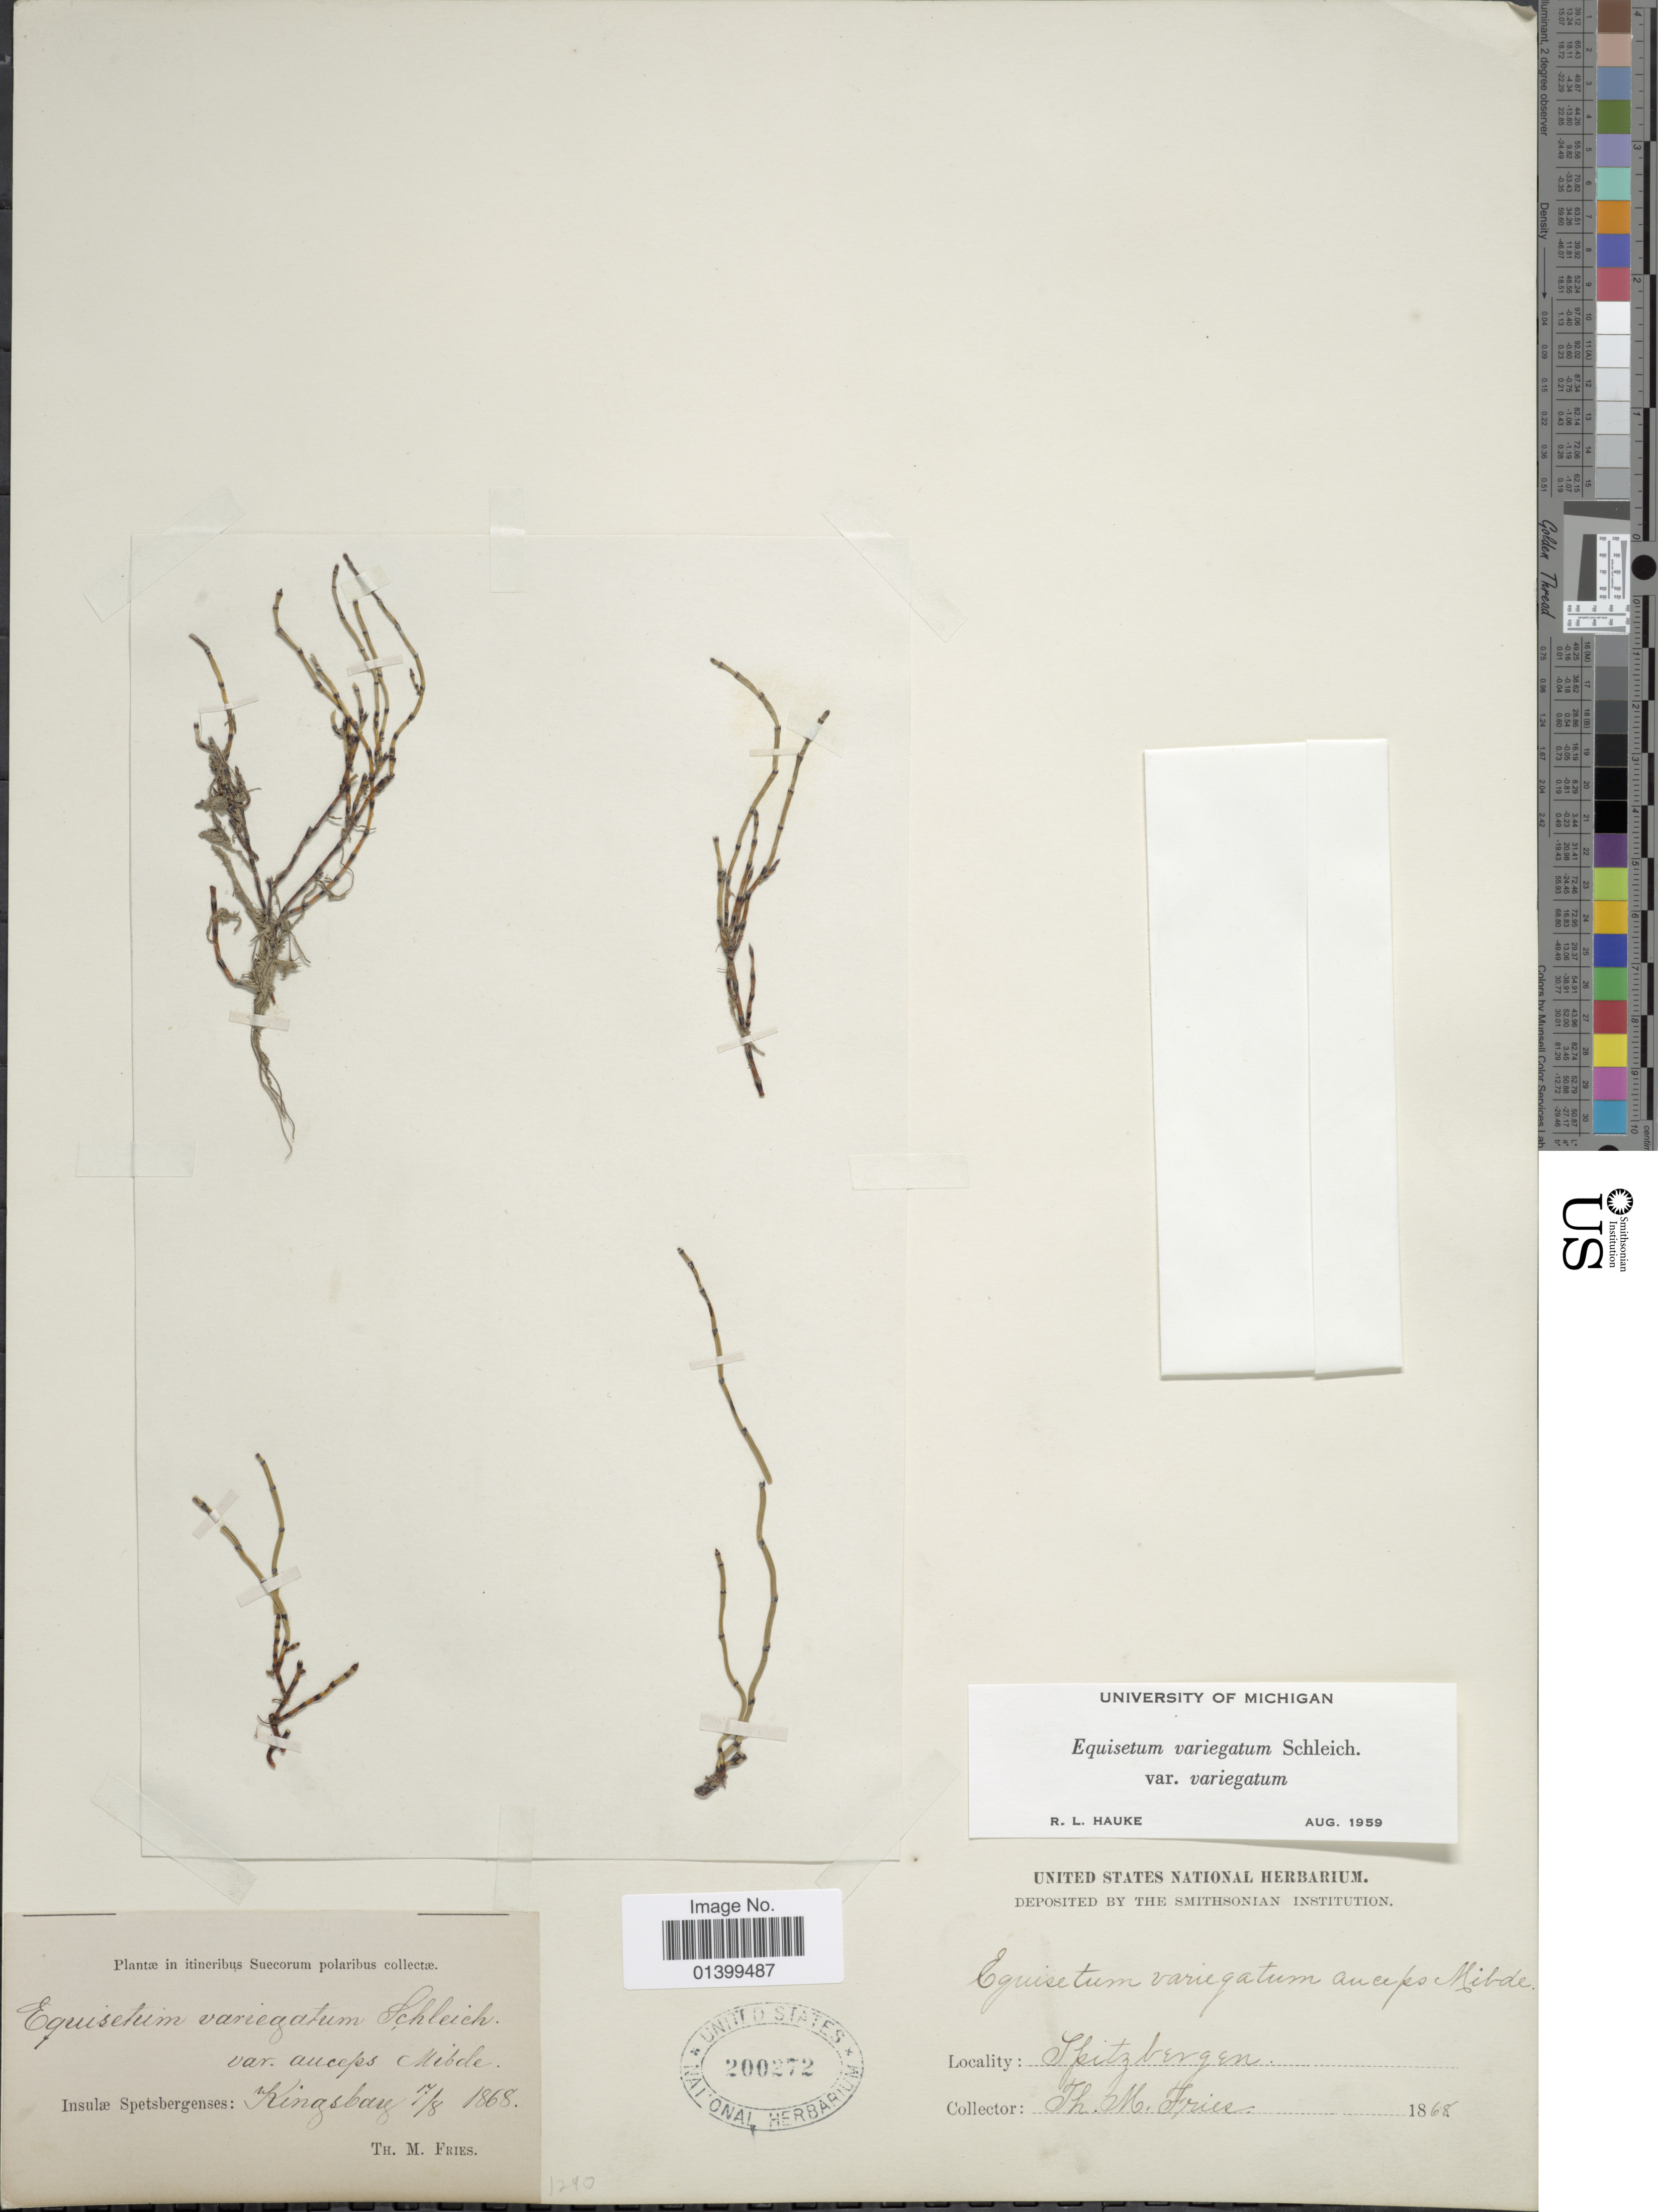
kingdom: Plantae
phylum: Tracheophyta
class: Polypodiopsida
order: Equisetales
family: Equisetaceae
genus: Equisetum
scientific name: Equisetum variegatum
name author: Schleich. ex F. Weber & D. Mohr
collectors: T. Fries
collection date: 1868-08-07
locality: Insulæ Spetsbergenses: Kingsbarg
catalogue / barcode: US 200272